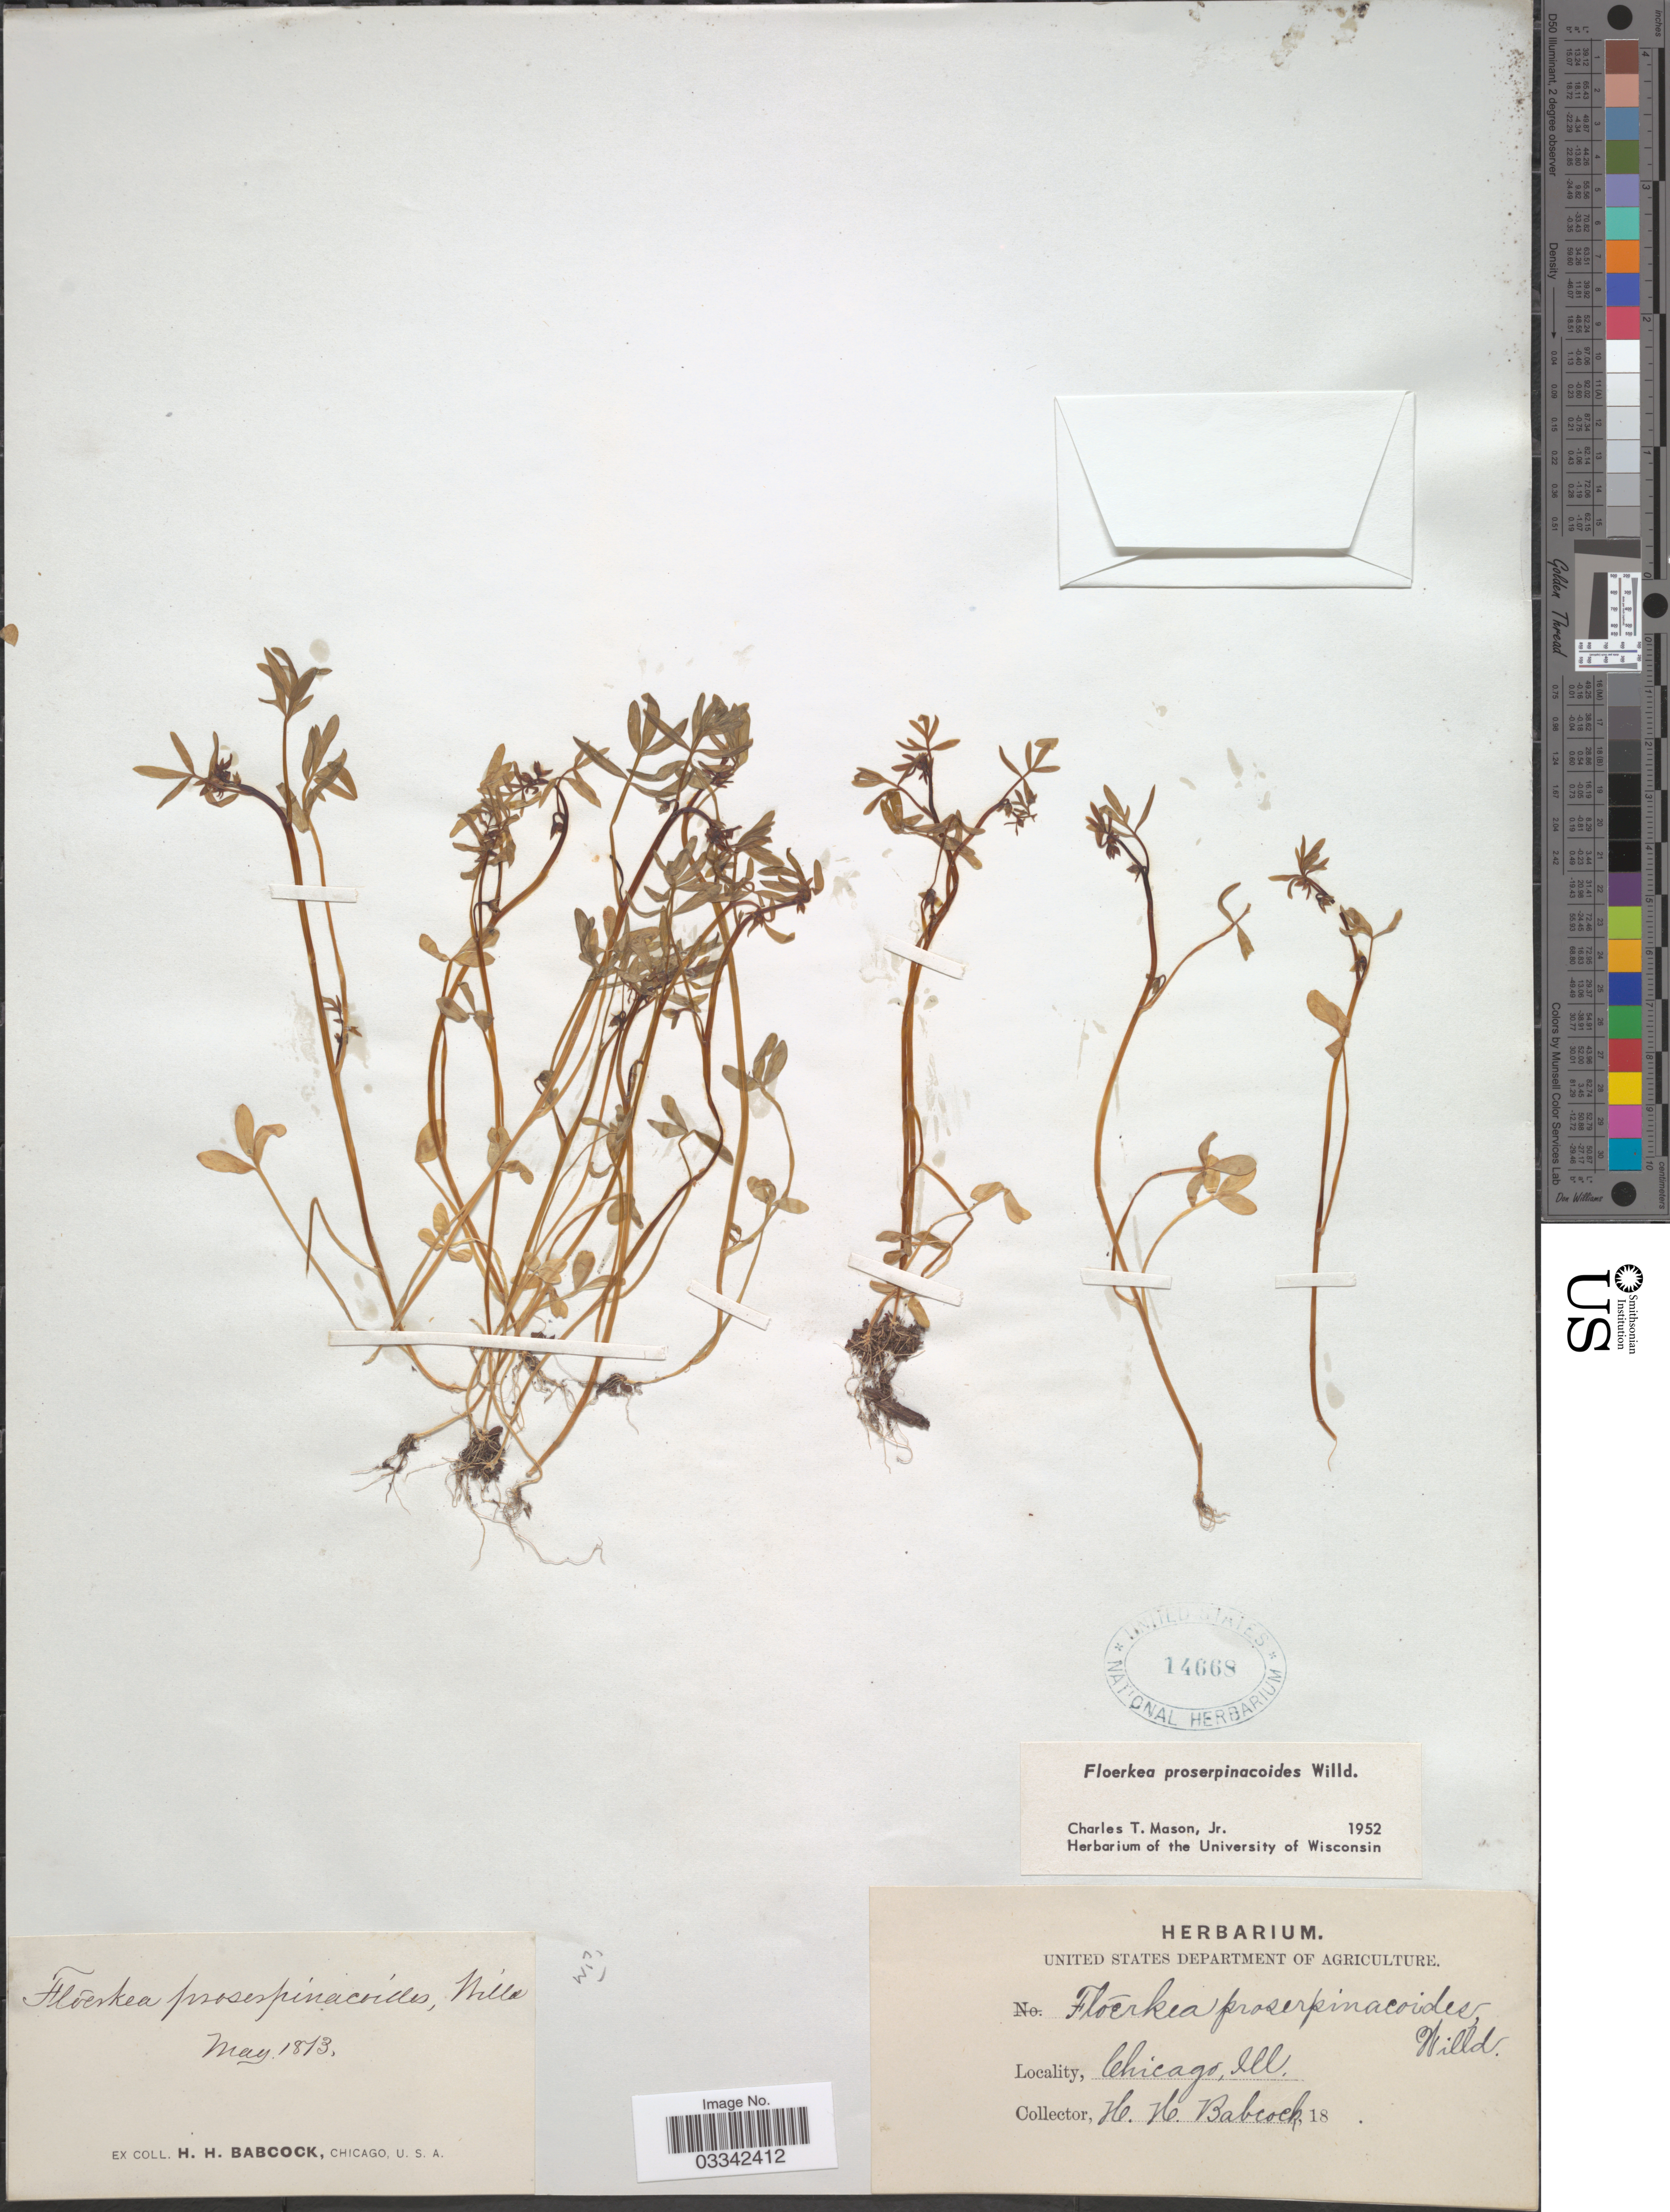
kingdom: Plantae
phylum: Tracheophyta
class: Magnoliopsida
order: Brassicales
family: Limnanthaceae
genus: Floerkea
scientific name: Floerkea proserpinacoides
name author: Willd.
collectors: H. Babcock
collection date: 1873-05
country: United States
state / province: Illinois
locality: Chicago.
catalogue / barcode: US 14668